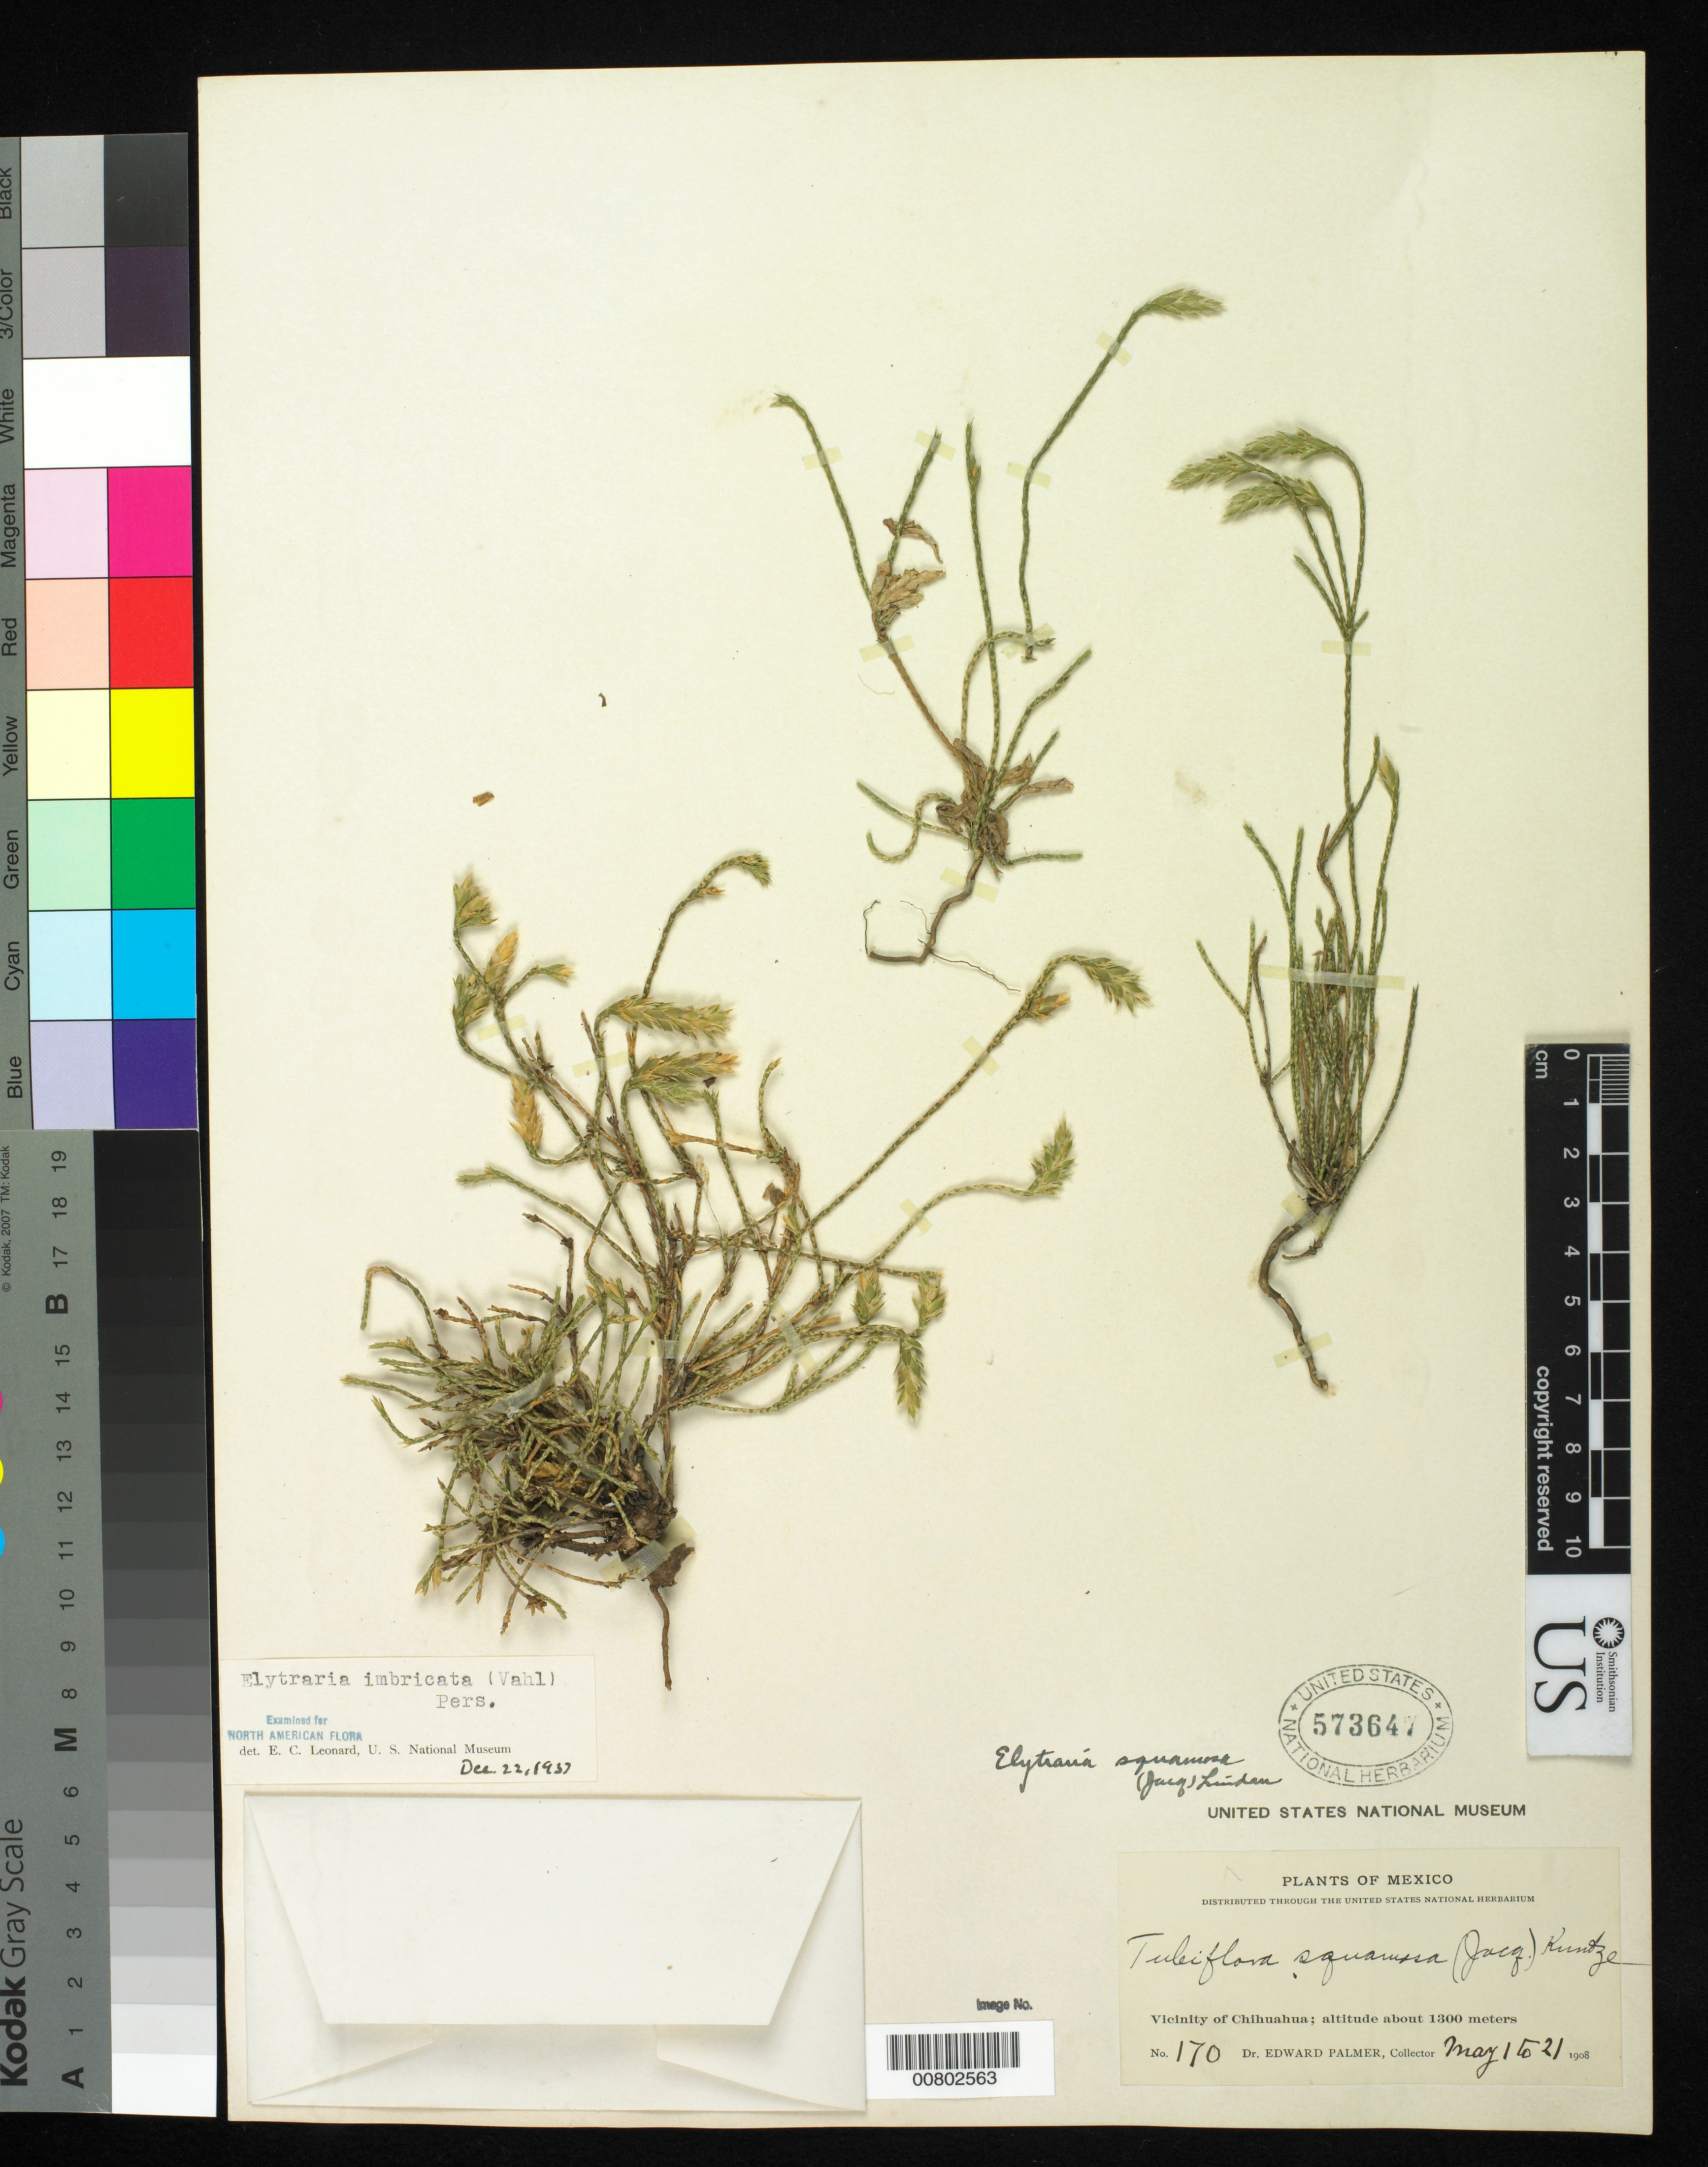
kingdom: Plantae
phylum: Tracheophyta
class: Magnoliopsida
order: Lamiales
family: Acanthaceae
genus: Elytraria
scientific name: Elytraria imbricata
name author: (Vahl) Pers.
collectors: E. Palmer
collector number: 170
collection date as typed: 01 May 1908 to 21 May 1908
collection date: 1908-05-01/1908-05-21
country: Mexico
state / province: Chihuahua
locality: Vicinity of Chihuahua.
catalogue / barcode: US 573647